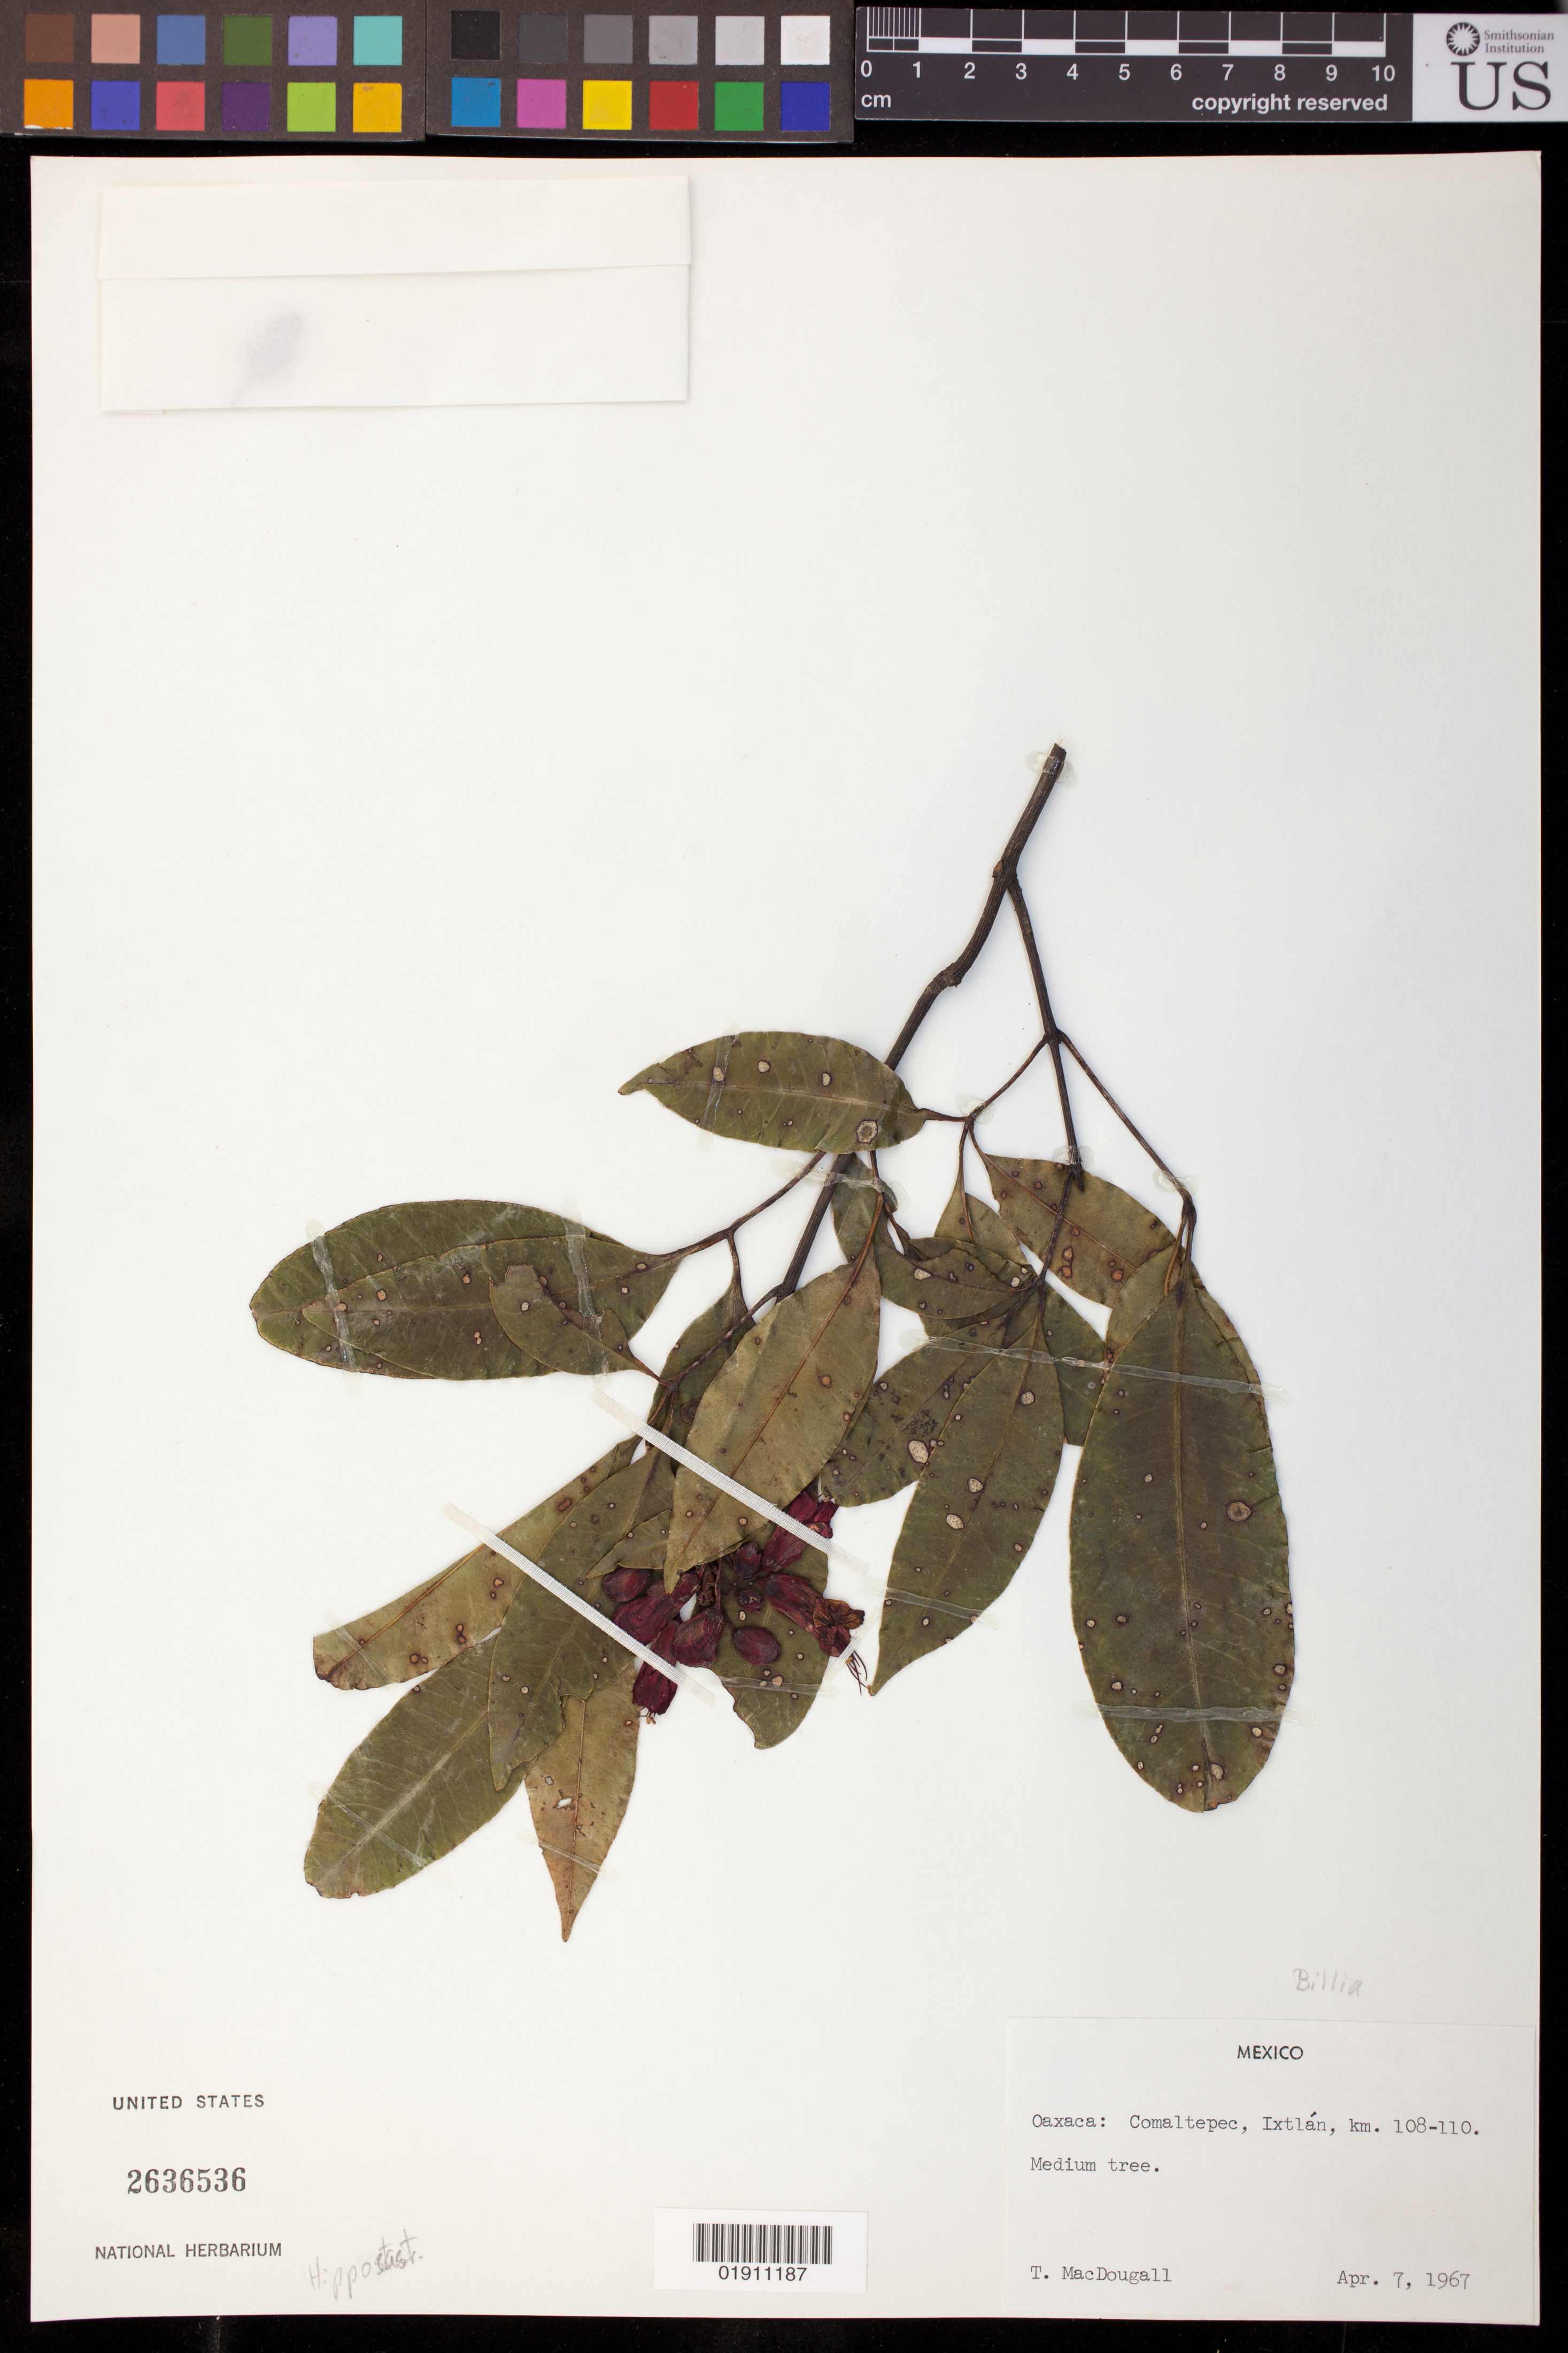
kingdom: Plantae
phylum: Tracheophyta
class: Magnoliopsida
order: Sapindales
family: Sapindaceae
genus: Billia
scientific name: Billia hippocastanum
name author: Peyr.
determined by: Acevedo-Rodriguez, P., (US), Smithsonian Institution - National Museum of Natural History (UNITED STATES)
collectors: T. MacDougal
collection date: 1967-04-07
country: Mexico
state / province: Oaxaca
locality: Comaltepec, Ixtlan, km. 108-110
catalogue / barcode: US 2636536